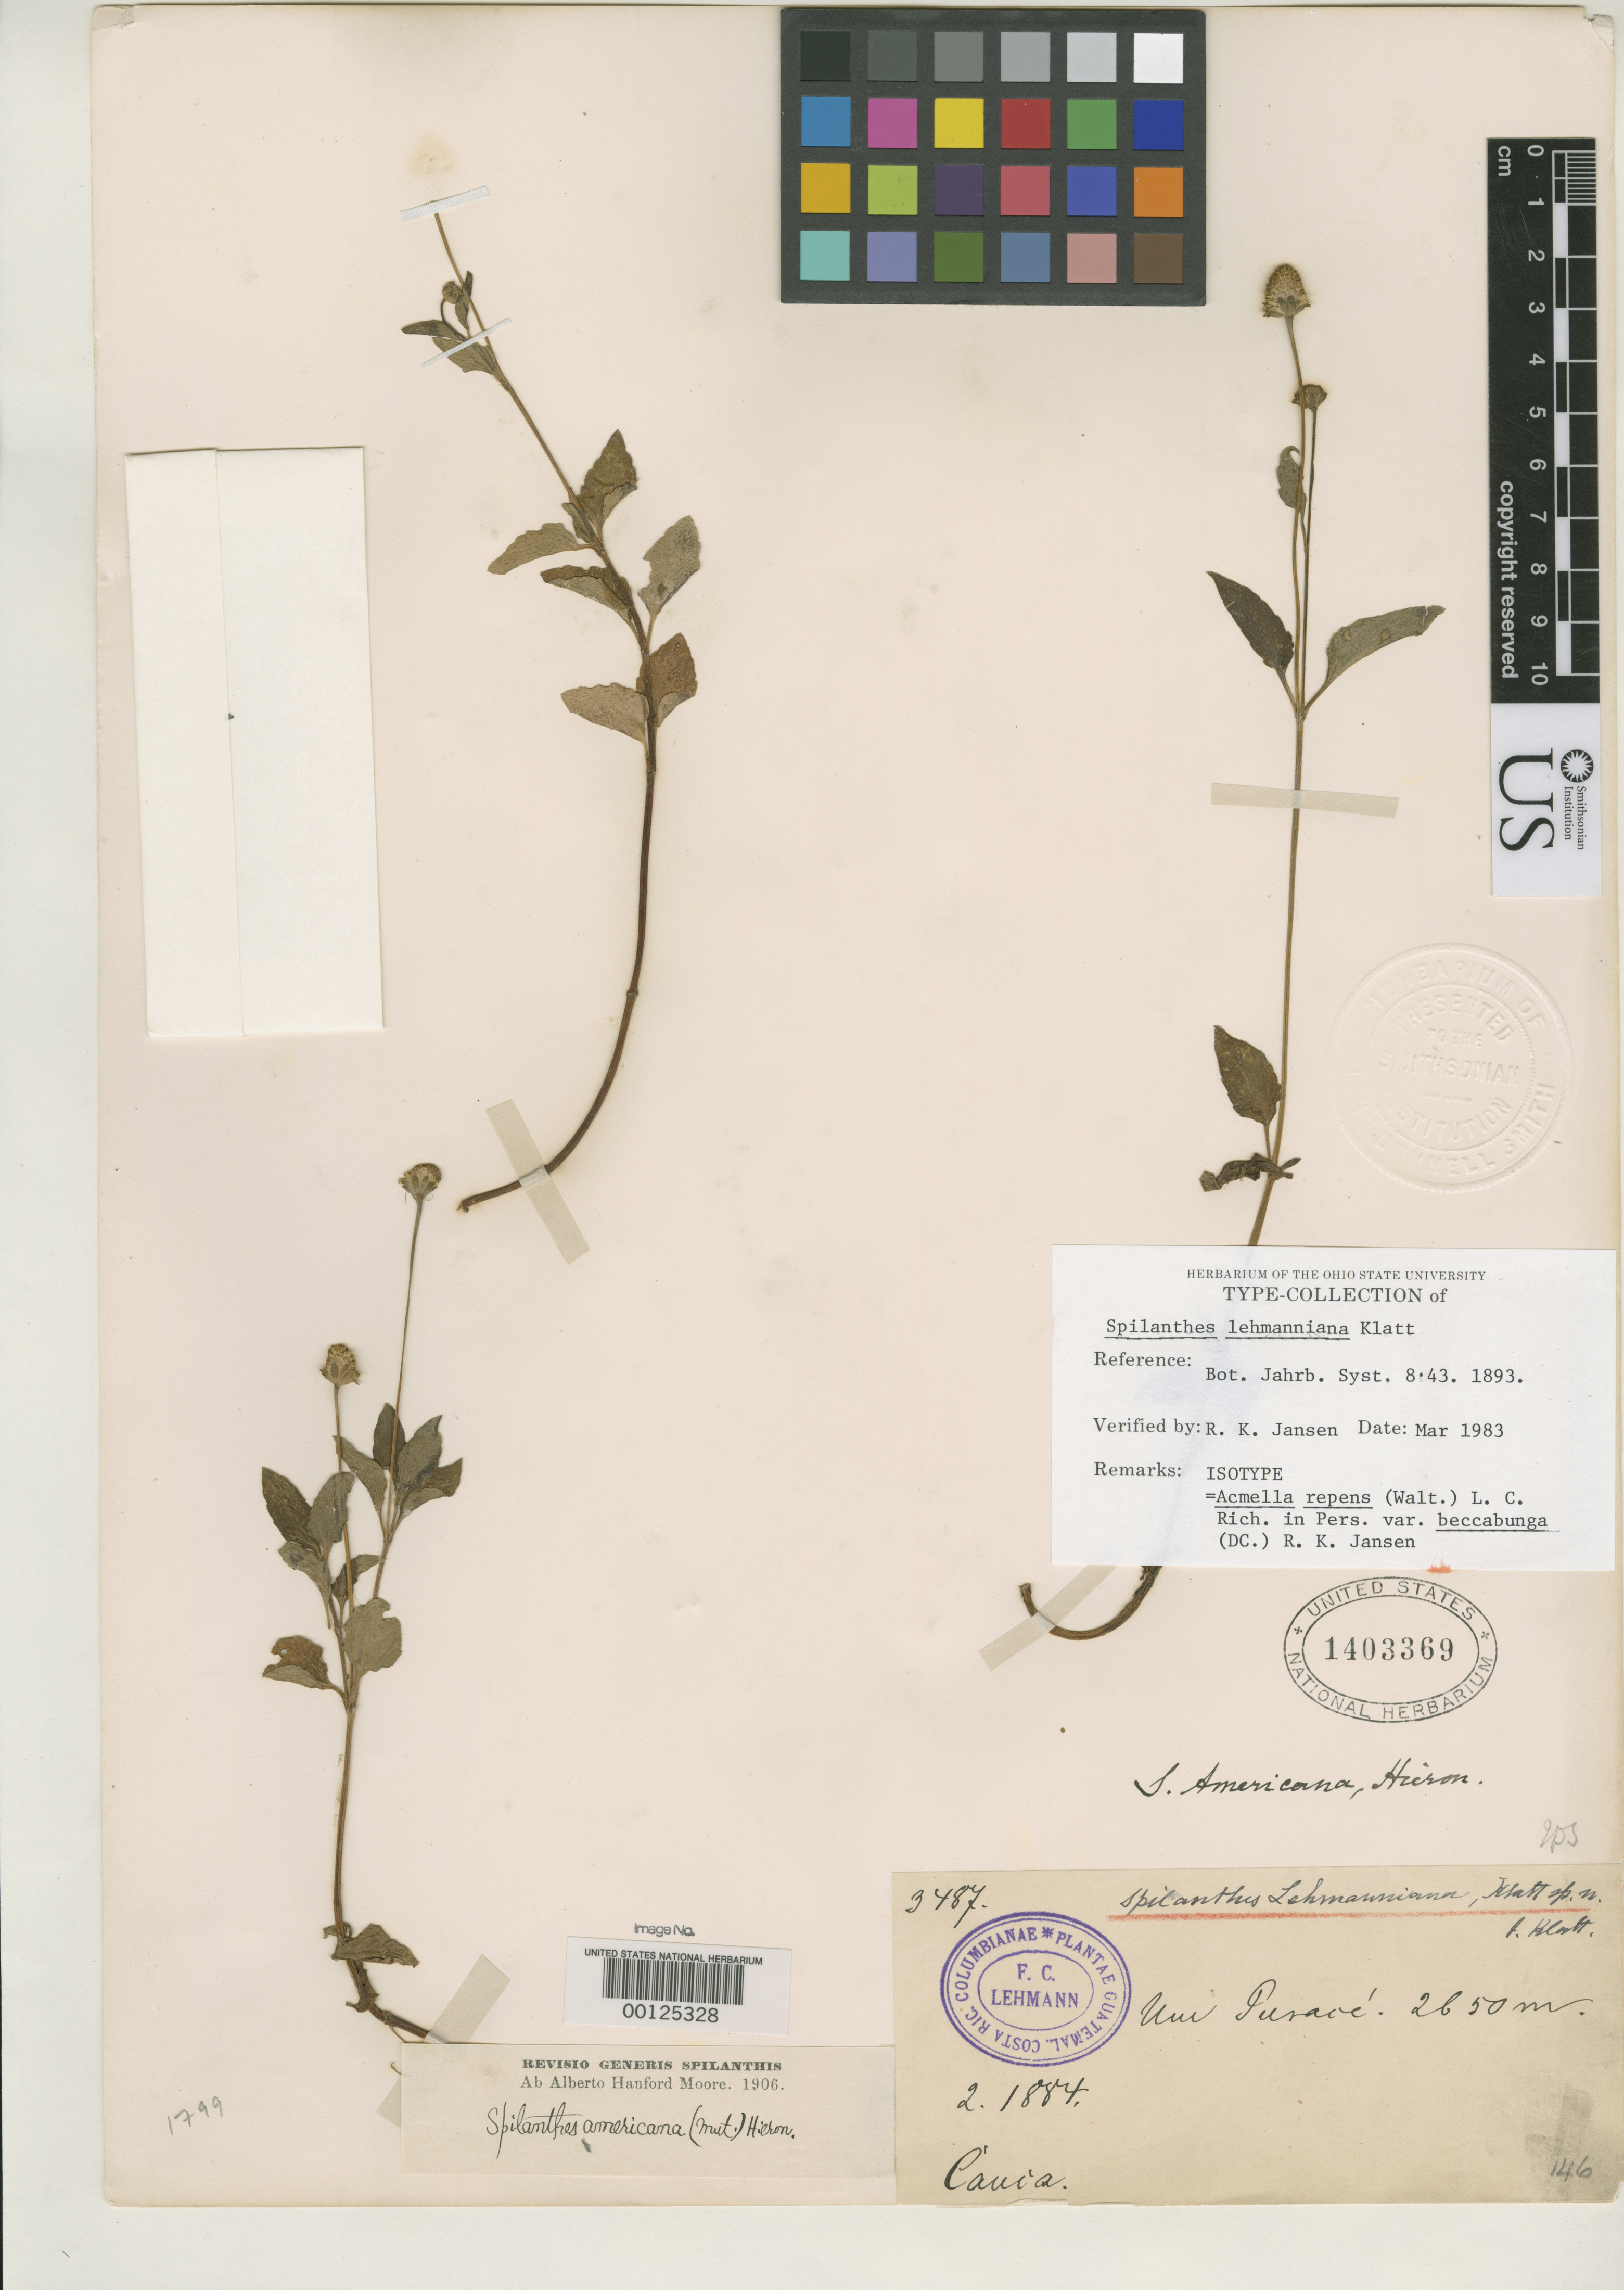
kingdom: Plantae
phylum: Tracheophyta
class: Magnoliopsida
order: Asterales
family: Asteraceae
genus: Spilanthes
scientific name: Spilanthes lehmanniana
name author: Klatt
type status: Isotype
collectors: F. C. Lehmann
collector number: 3487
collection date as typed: Feb 1884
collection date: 1884-02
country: Colombia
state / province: Cauca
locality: In fruticetis ad Purace. [In the thickets near Purace]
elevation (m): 2650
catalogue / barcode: US 1403369